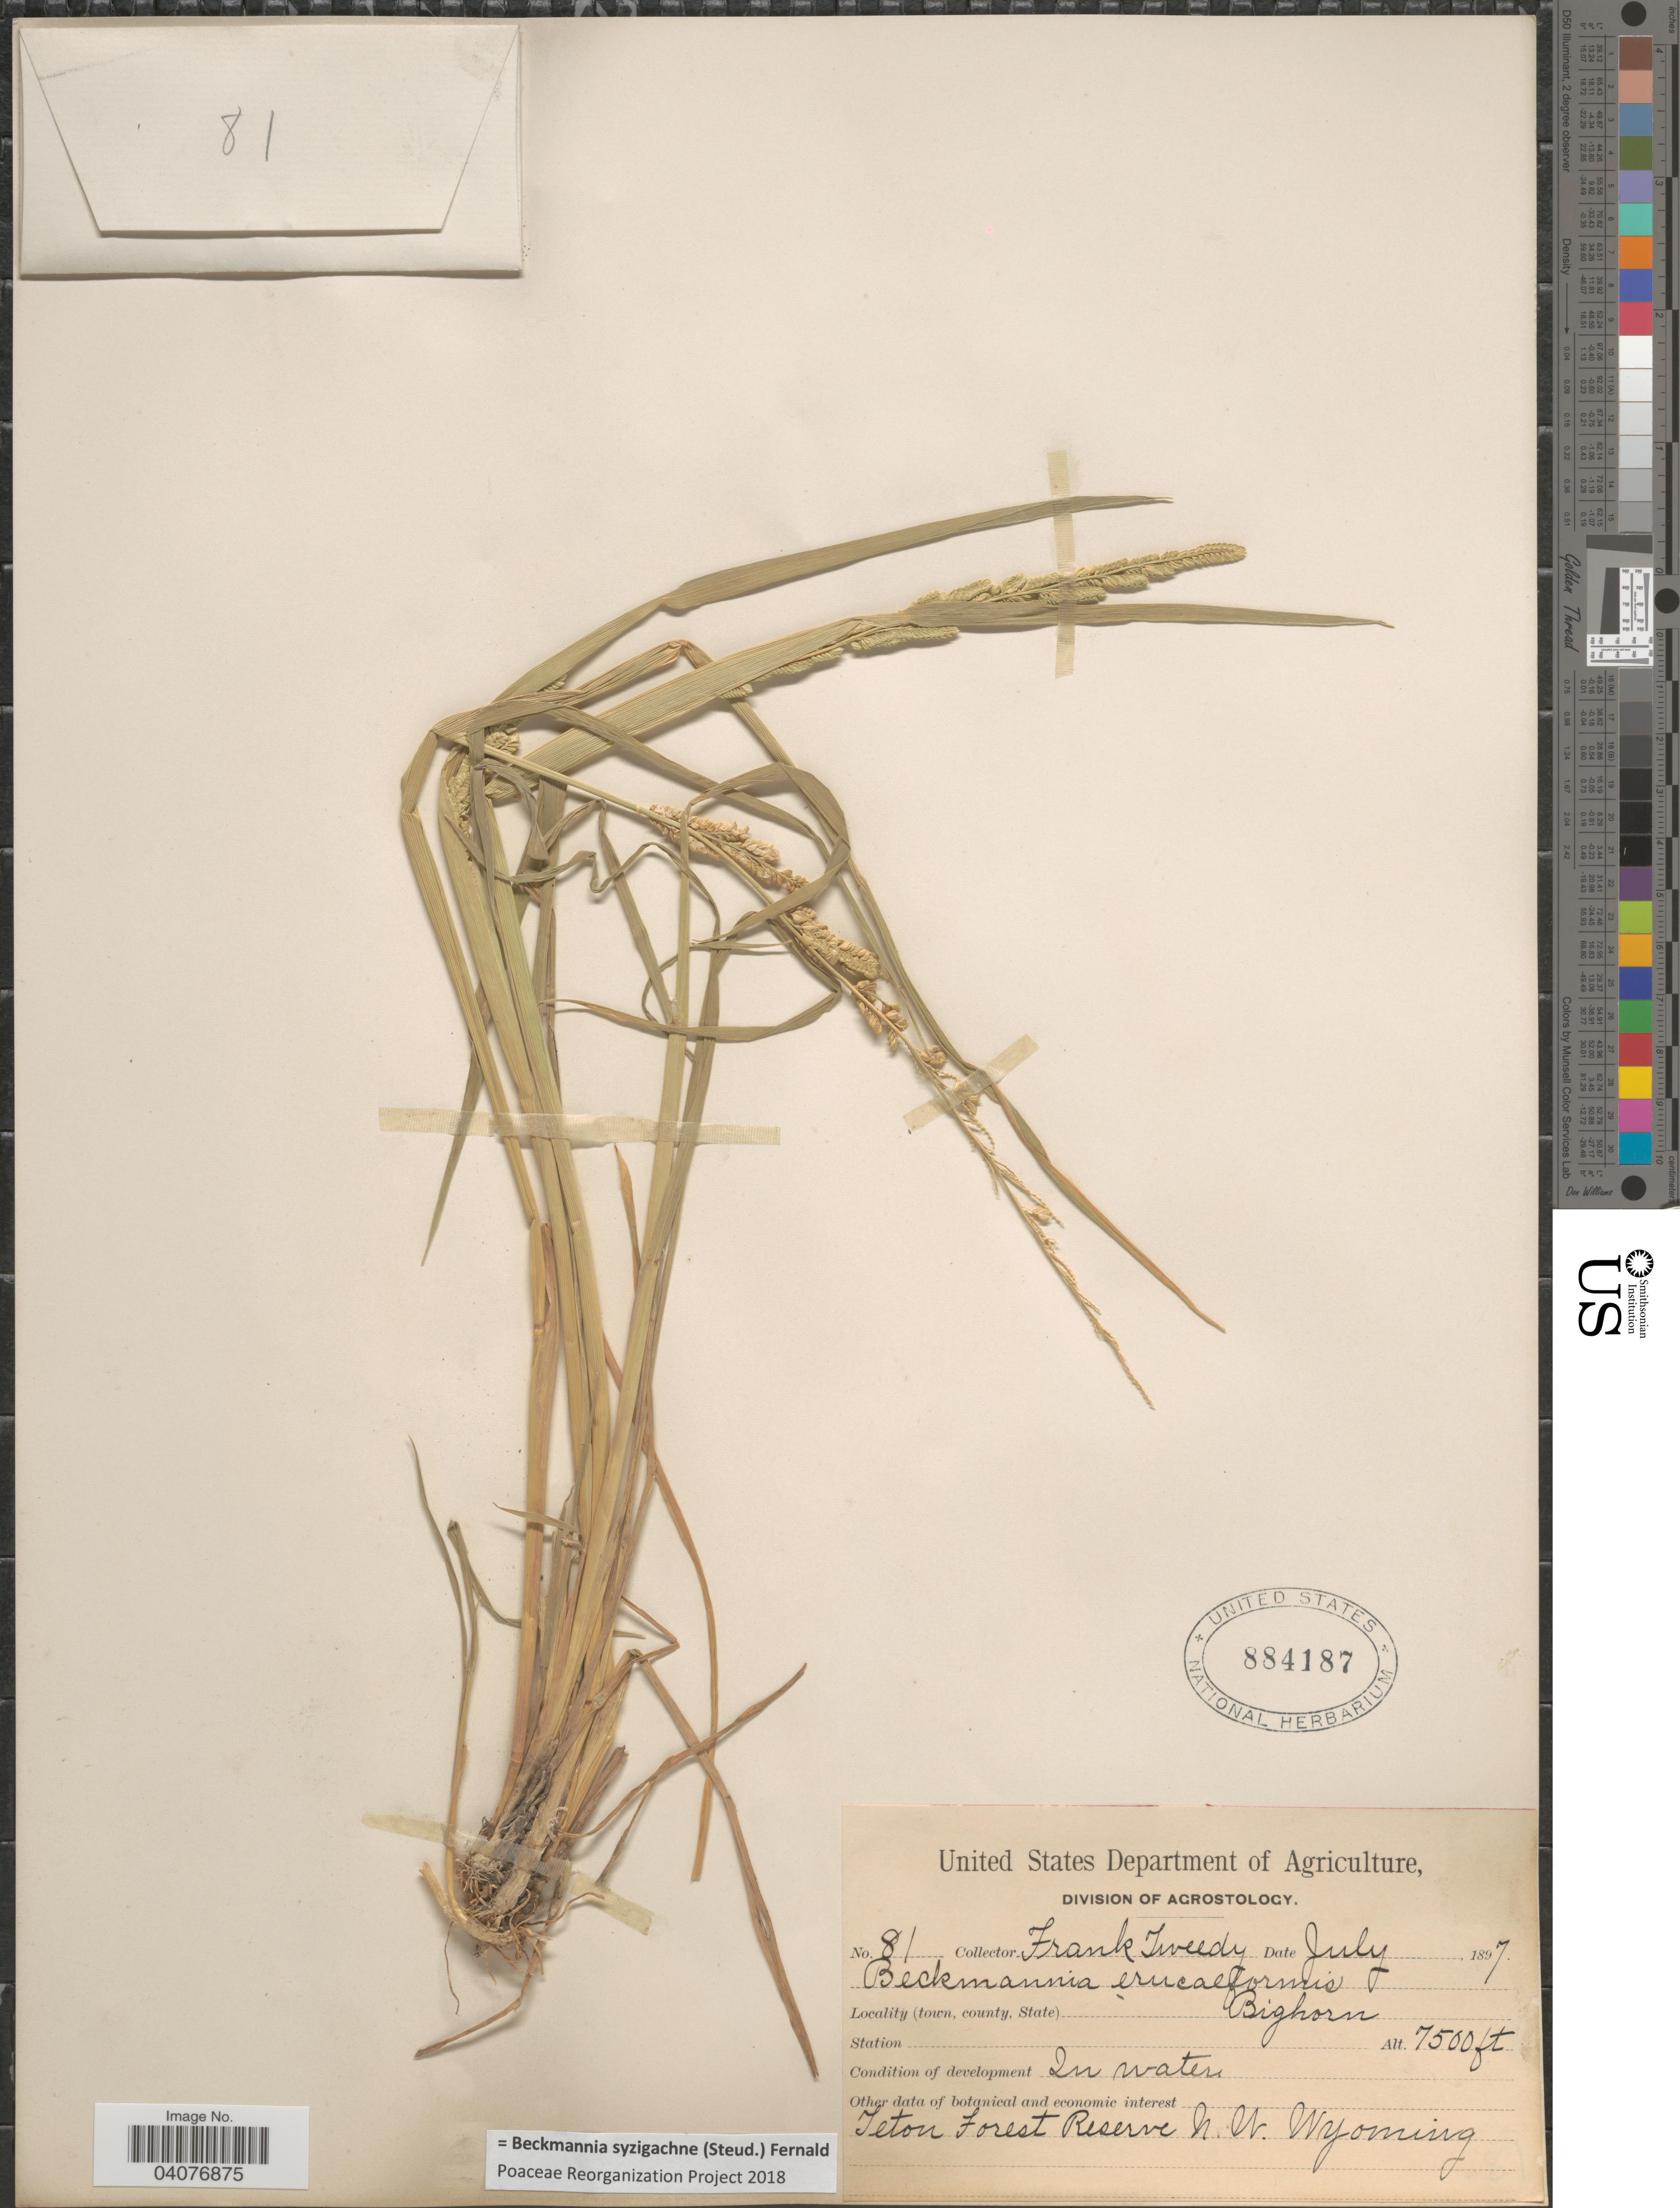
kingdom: Plantae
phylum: Tracheophyta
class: Liliopsida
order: Poales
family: Poaceae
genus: Beckmannia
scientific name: Beckmannia syzigachne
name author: (Steud.) Fernald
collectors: F. Tweedy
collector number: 81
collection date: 1897-07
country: United States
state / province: Wyoming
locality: Bighorn. In water. Teton Forest Reserve N.W. Wyoming.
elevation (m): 2286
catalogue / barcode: US 884187